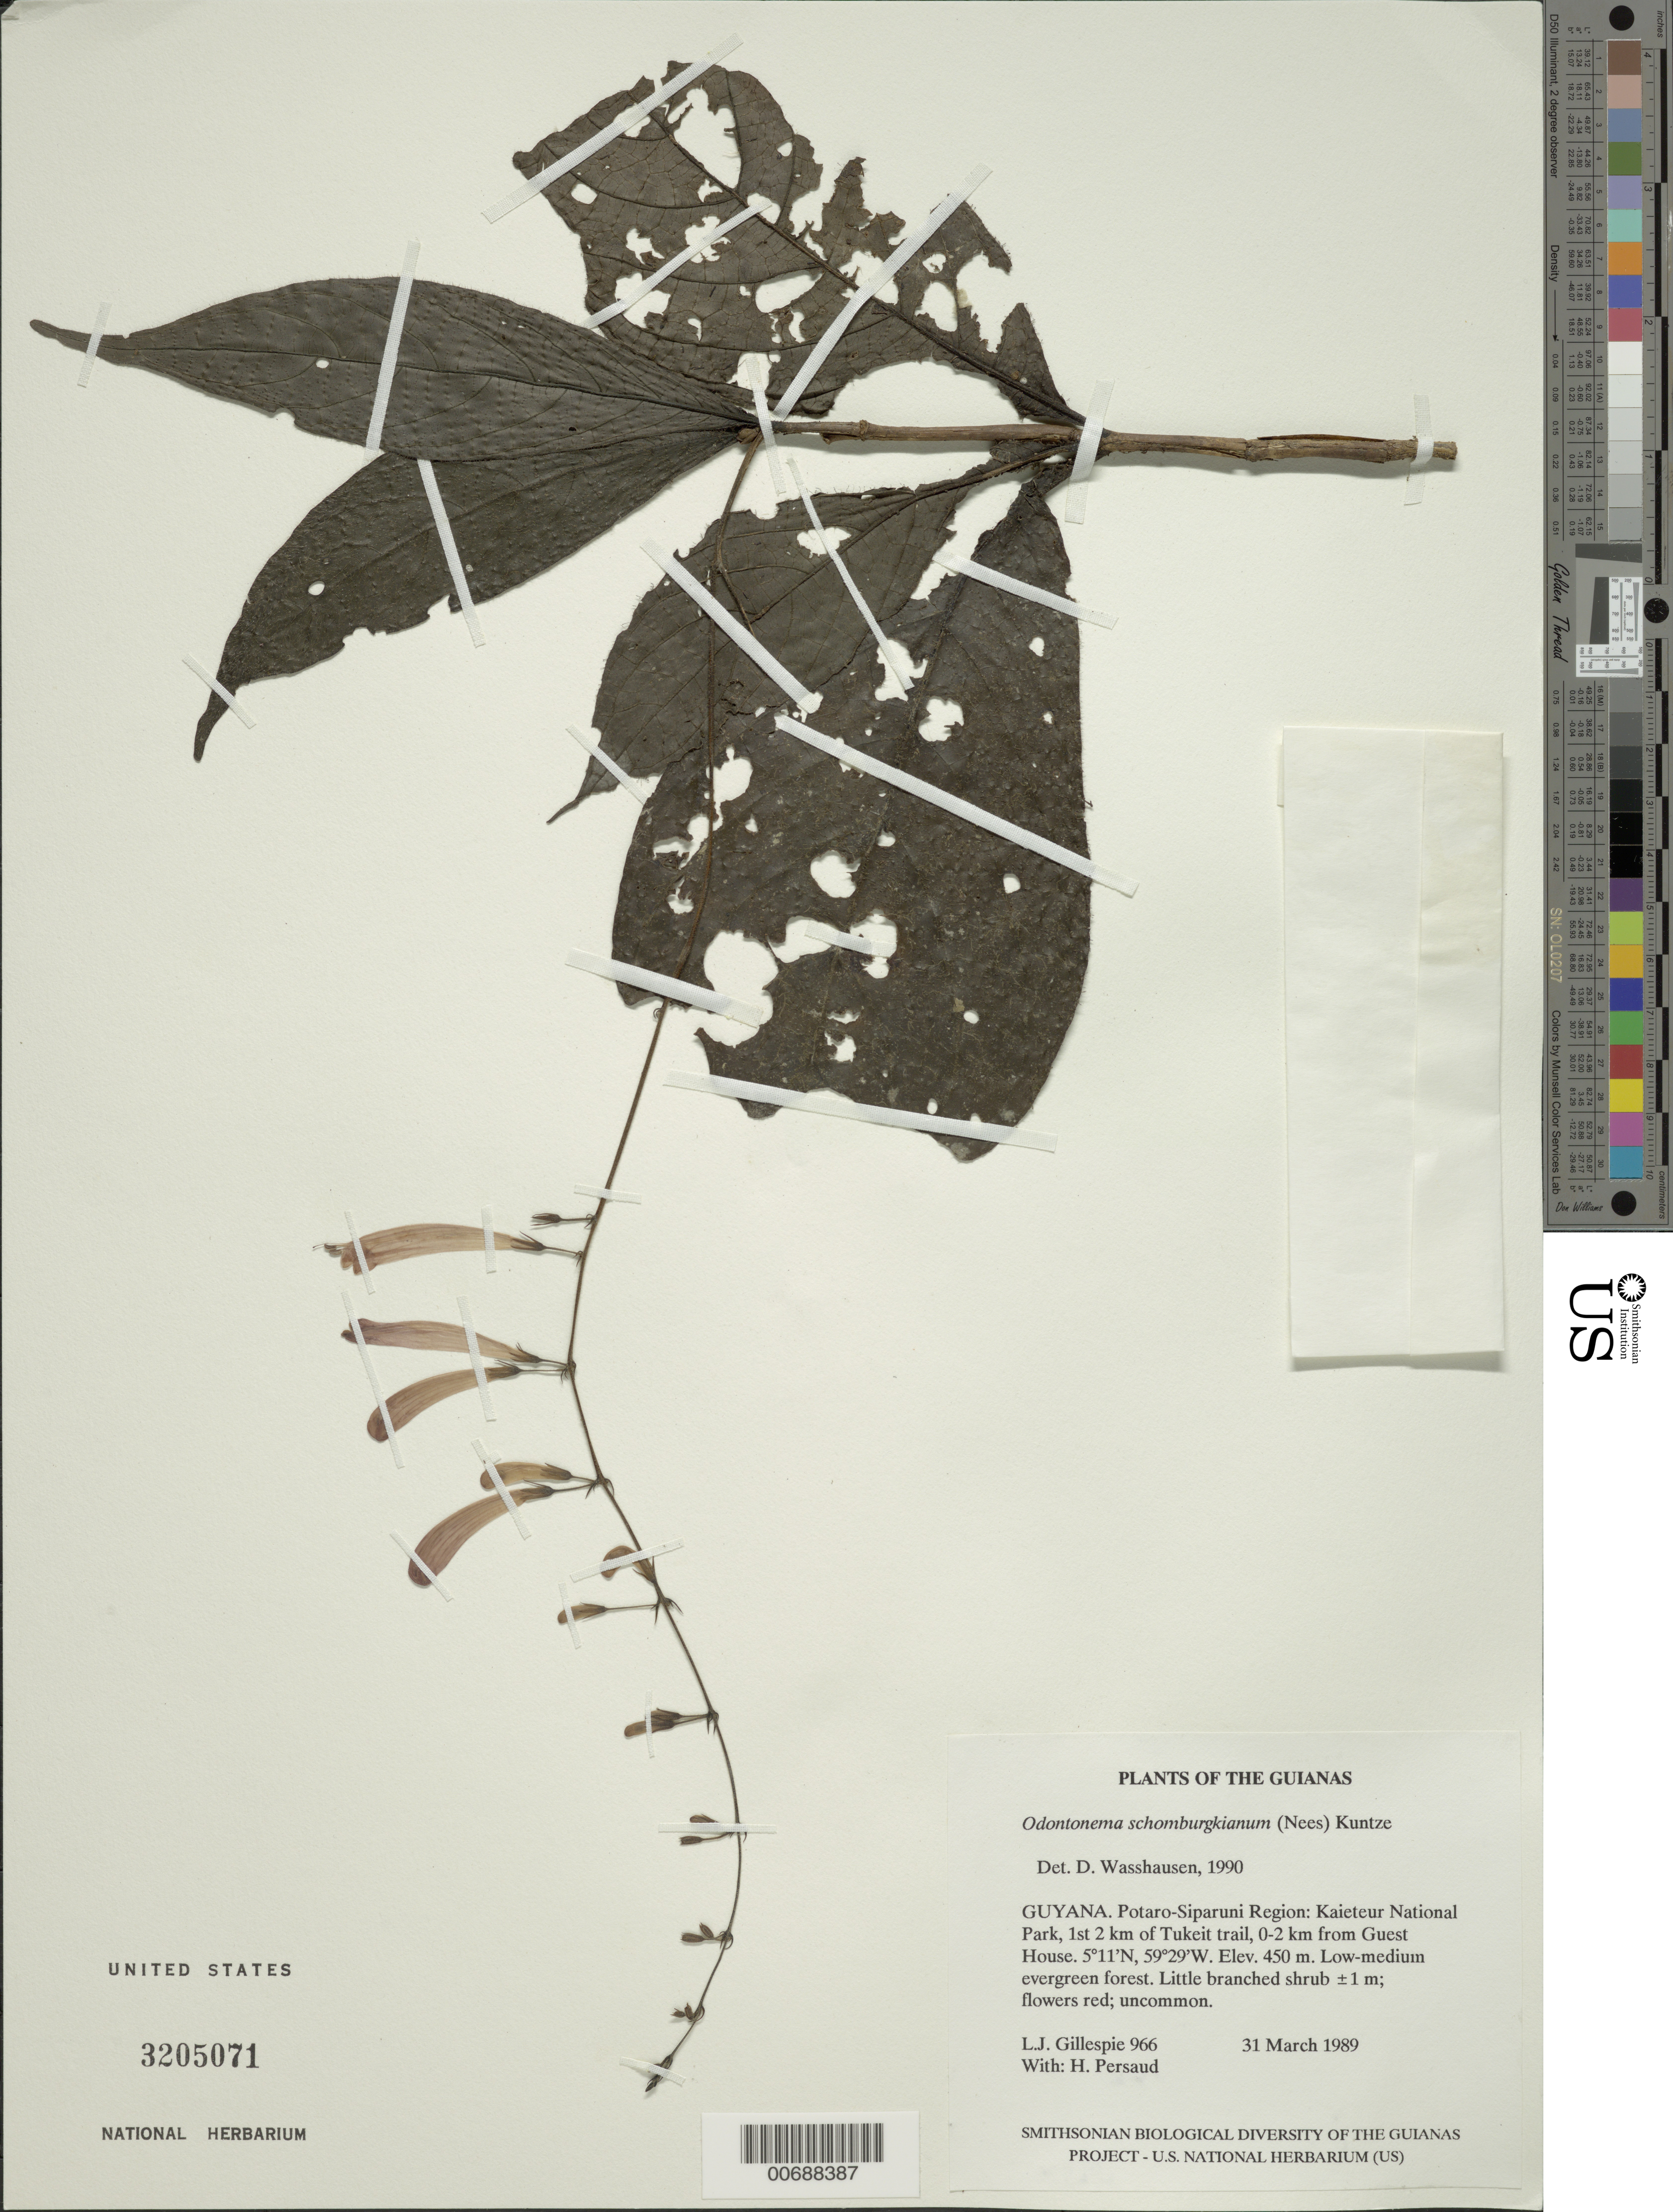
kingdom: Plantae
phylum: Tracheophyta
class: Magnoliopsida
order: Lamiales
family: Acanthaceae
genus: Odontonema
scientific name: Odontonema schomburgkianum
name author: (Nees) Kuntze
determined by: Wasshausen, Dieter C., (BOT), Smithsonian Institution - National Museum of Natural History (UNITED STATES)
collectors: L. J. Gillespie & H. Persaud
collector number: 966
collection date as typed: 31 March 1989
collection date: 1989-03-31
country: Guyana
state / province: Potaro-Siparuni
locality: Kaieteur National Park, 1st 2 km of Tukeit trail, 0-2 km from Guest House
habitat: Low-medium evergreen forest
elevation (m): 450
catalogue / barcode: US 3205071